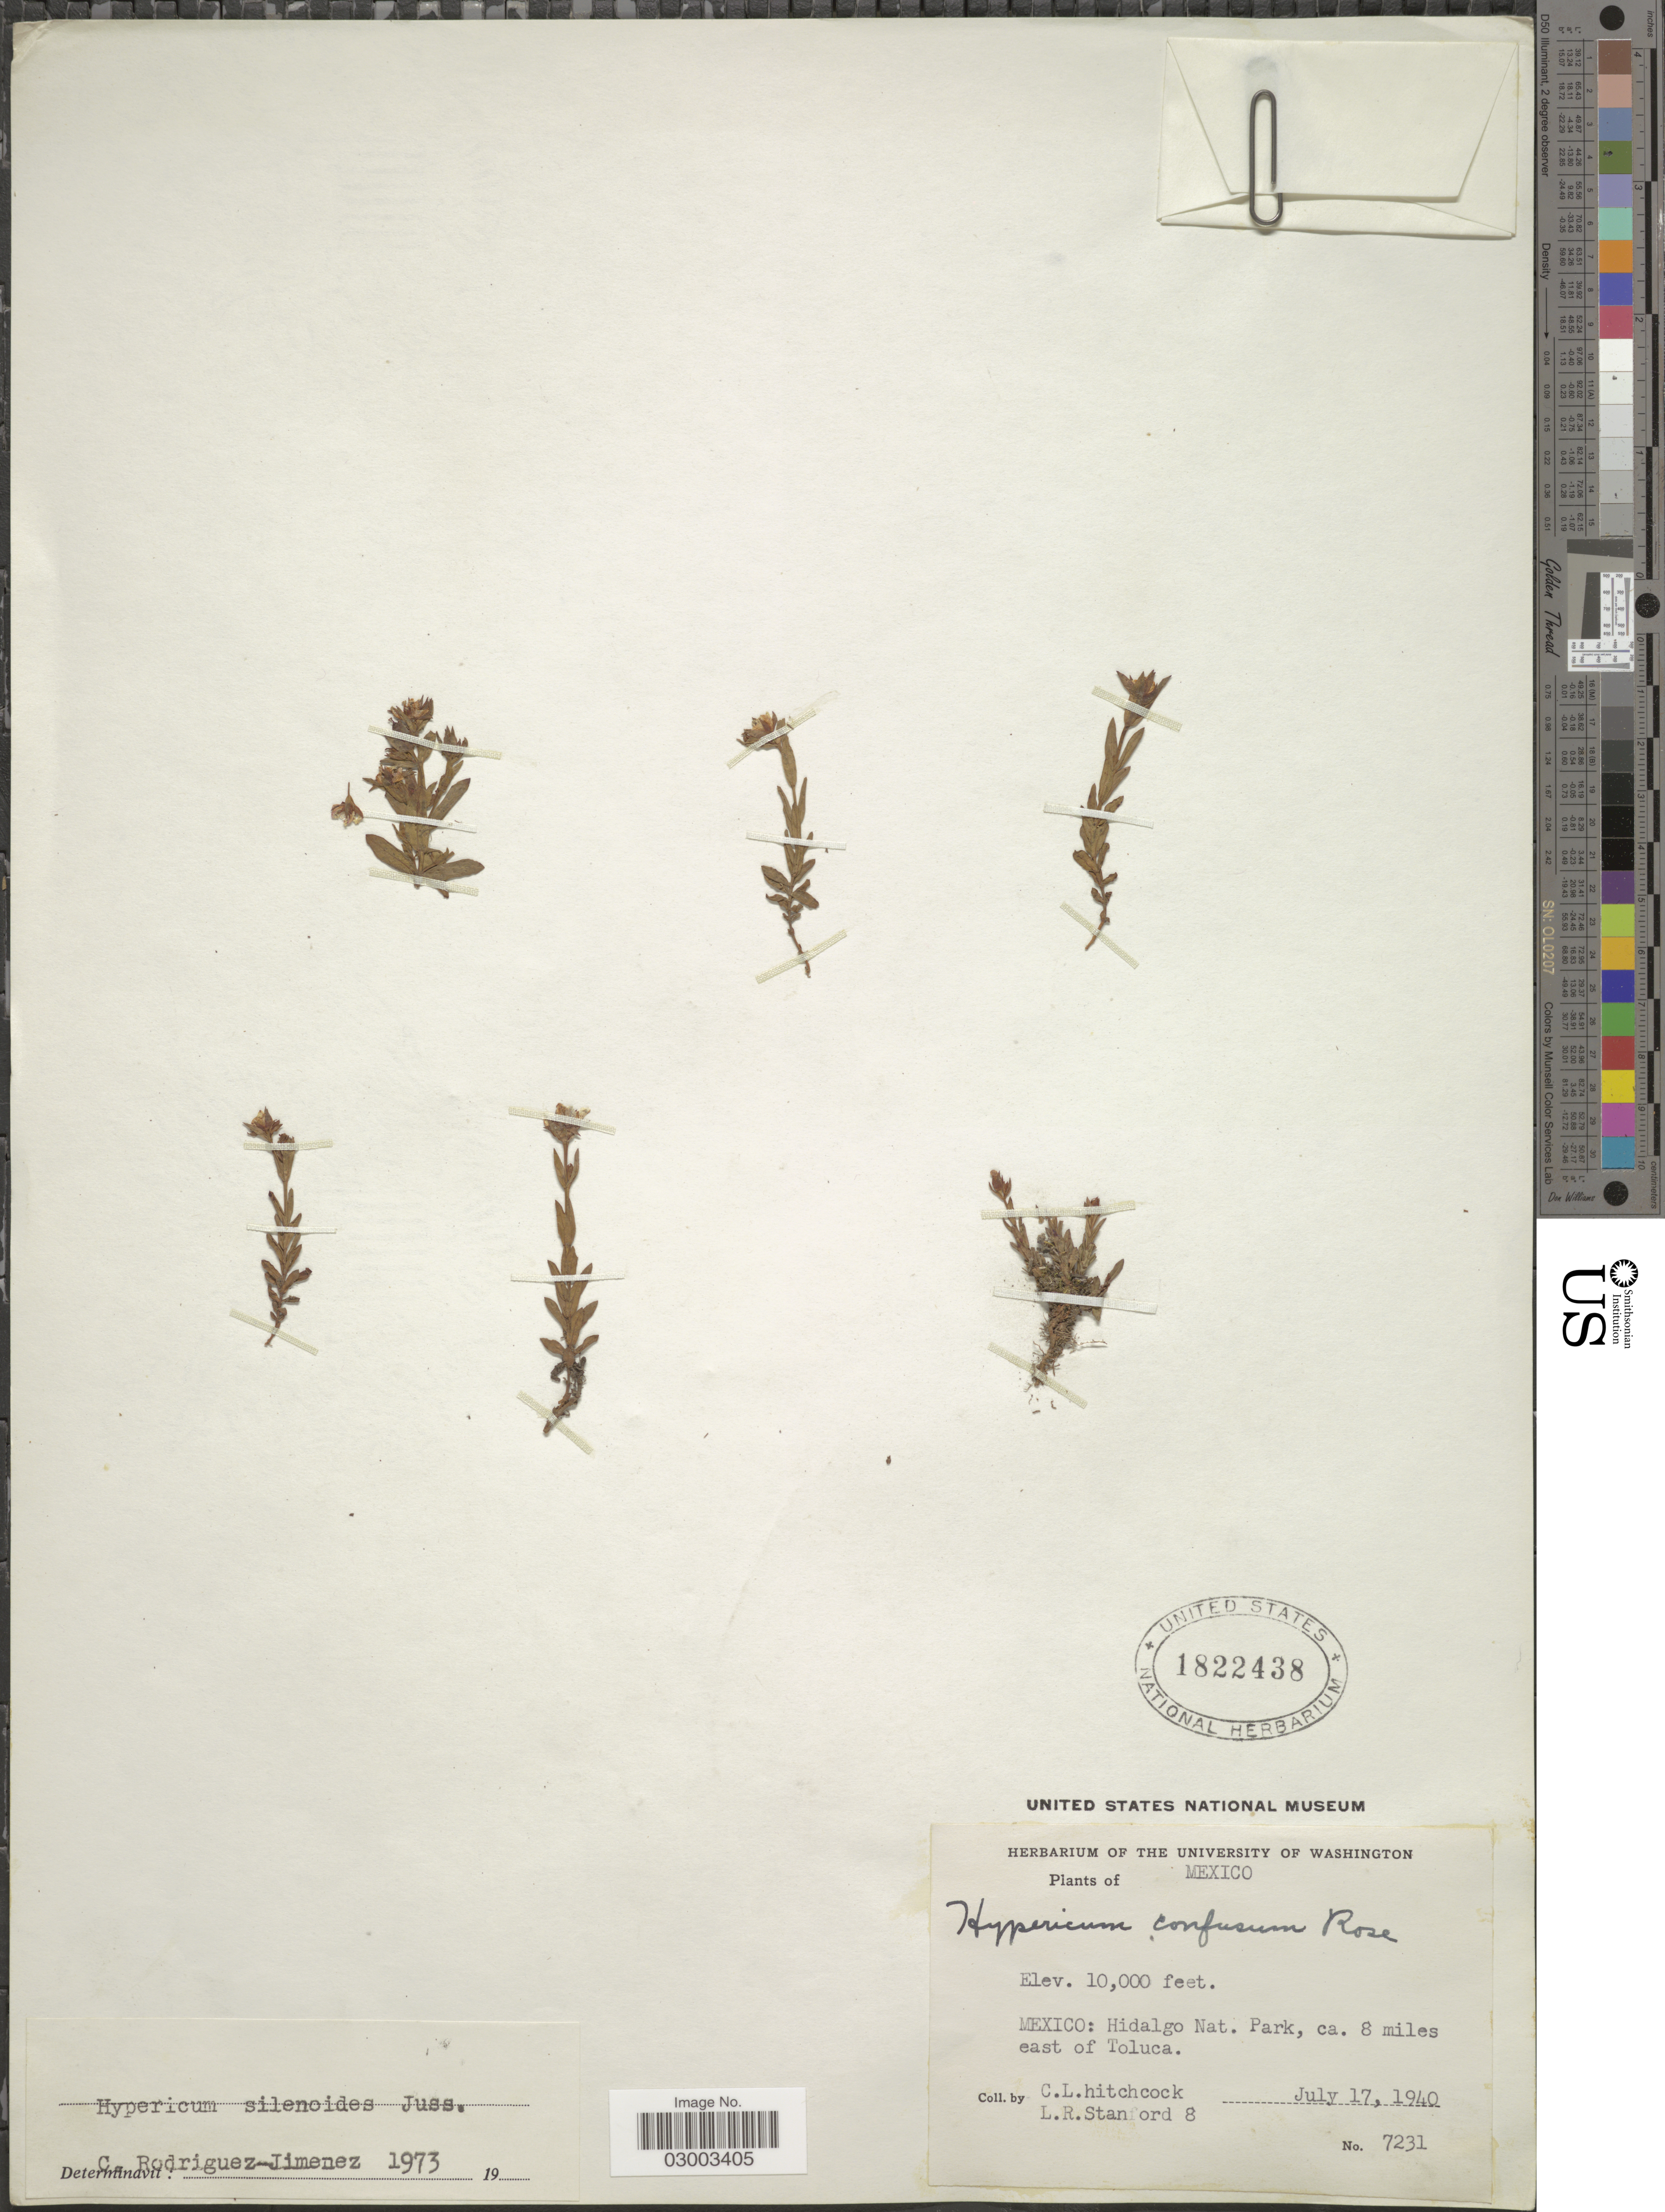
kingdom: Plantae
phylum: Tracheophyta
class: Magnoliopsida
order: Malpighiales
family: Hypericaceae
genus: Hypericum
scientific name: Hypericum silenoides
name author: Juss.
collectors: C. L. Hitchcock & L. R. Stanford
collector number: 7231/8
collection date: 1940-07-17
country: Mexico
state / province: Hidalgo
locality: Hidalgo Nat. Park, ca. 8 miles east of Toluca.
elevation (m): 3048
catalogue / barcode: US 1822438